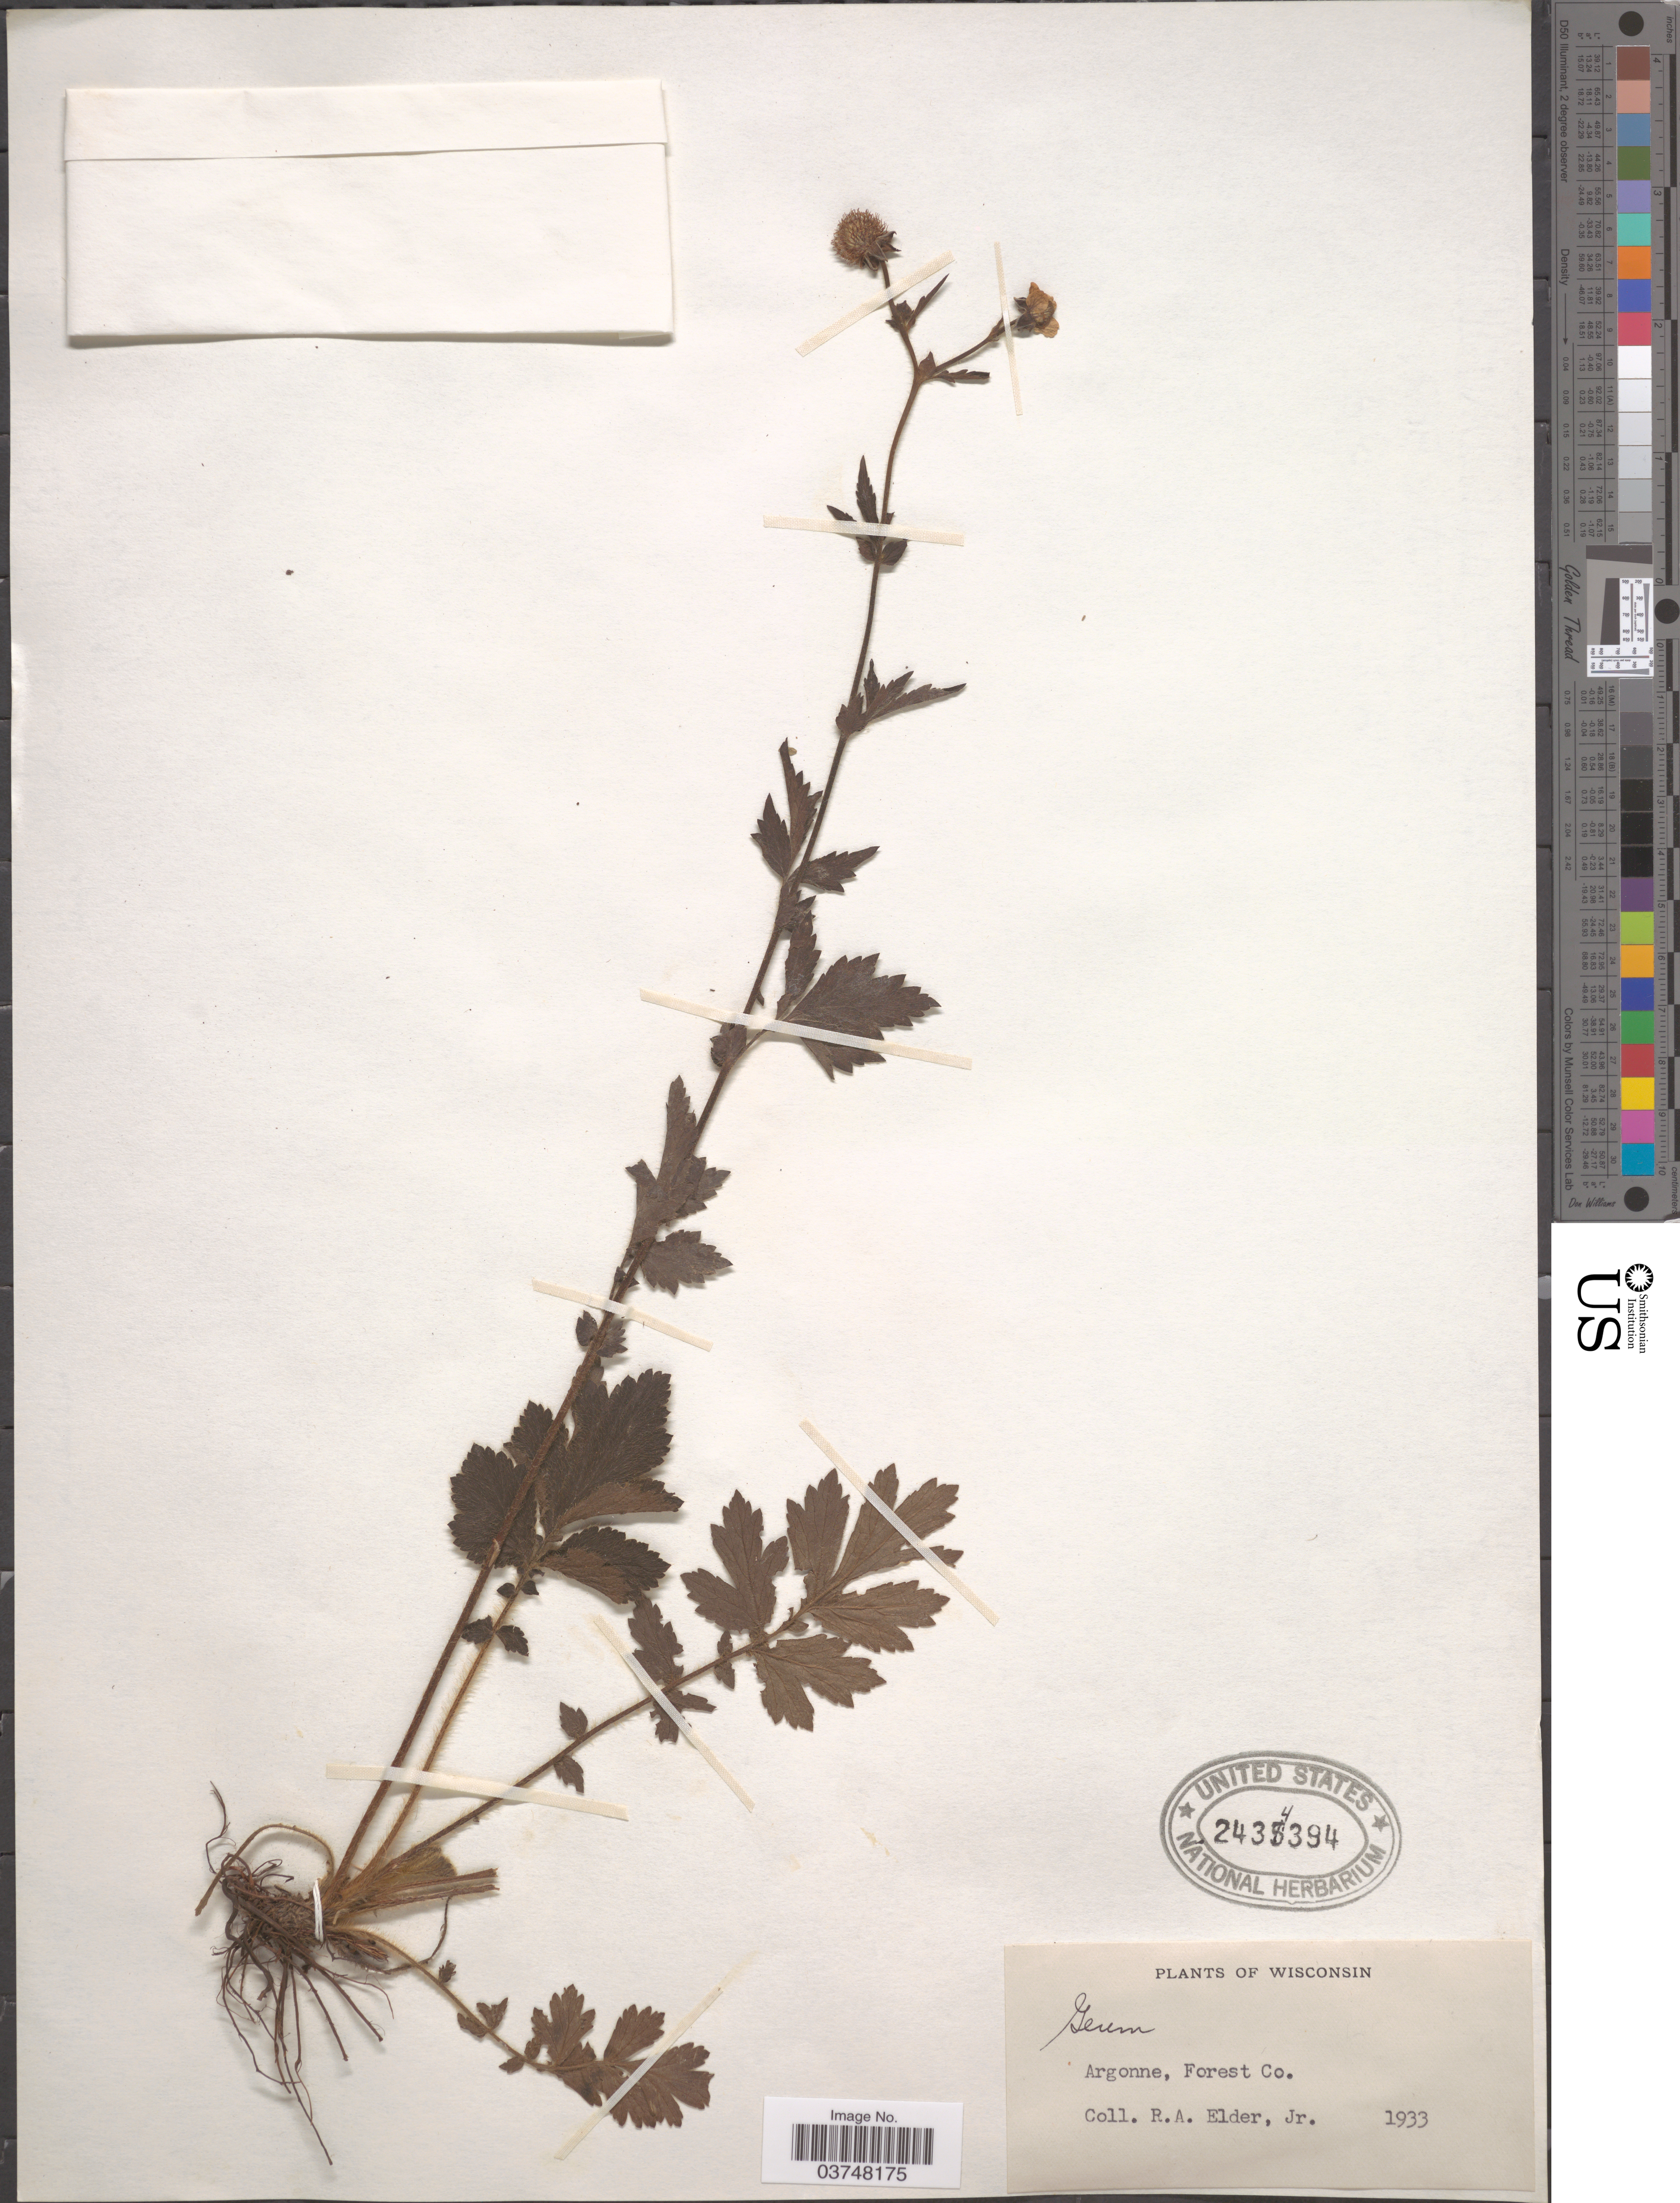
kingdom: Plantae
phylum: Tracheophyta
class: Magnoliopsida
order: Rosales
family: Rosaceae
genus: Geum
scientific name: Geum sp.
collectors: R. Elder Jr.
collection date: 1933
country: United States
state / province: Wisconsin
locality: Argonne, Forest Co.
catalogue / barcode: US 2434394